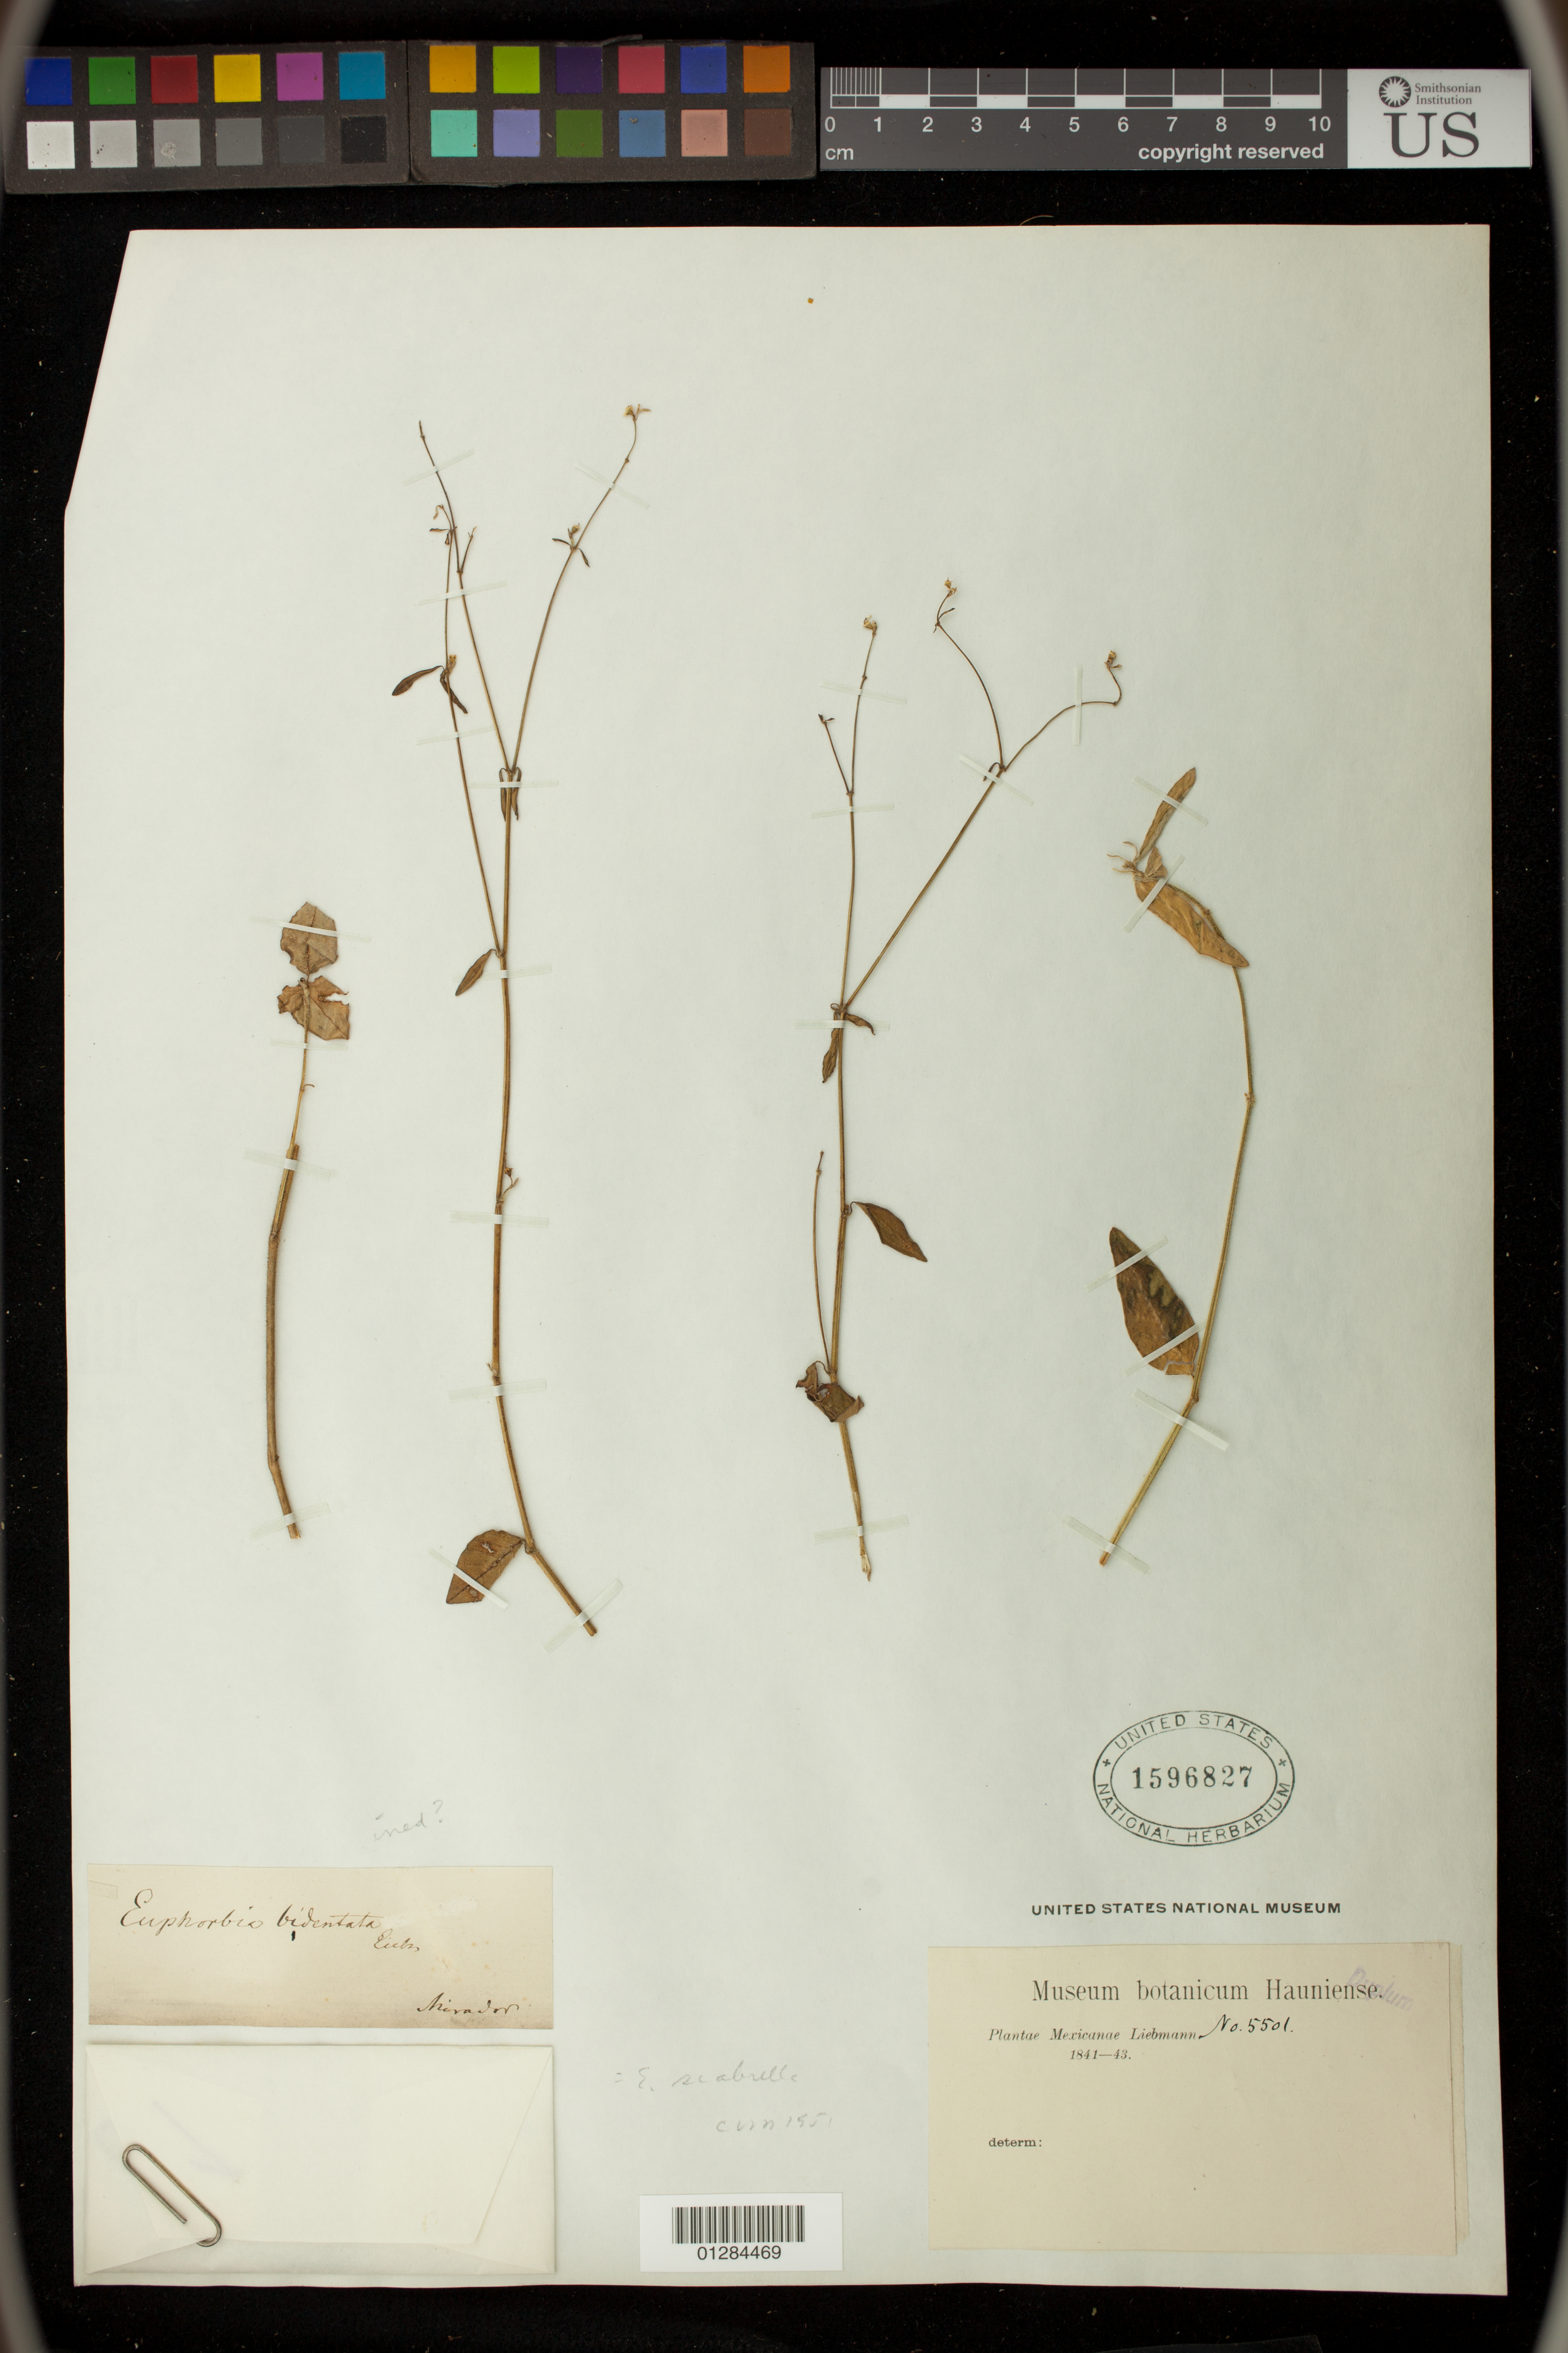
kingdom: Plantae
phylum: Tracheophyta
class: Magnoliopsida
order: Malpighiales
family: Euphorbiaceae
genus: Euphorbia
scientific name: Euphorbia triphylla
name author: (Klotzsch & Garcke) Oudejans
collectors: Liebmann, --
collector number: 5501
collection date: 1841/1843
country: Mexico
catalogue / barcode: US 1596827